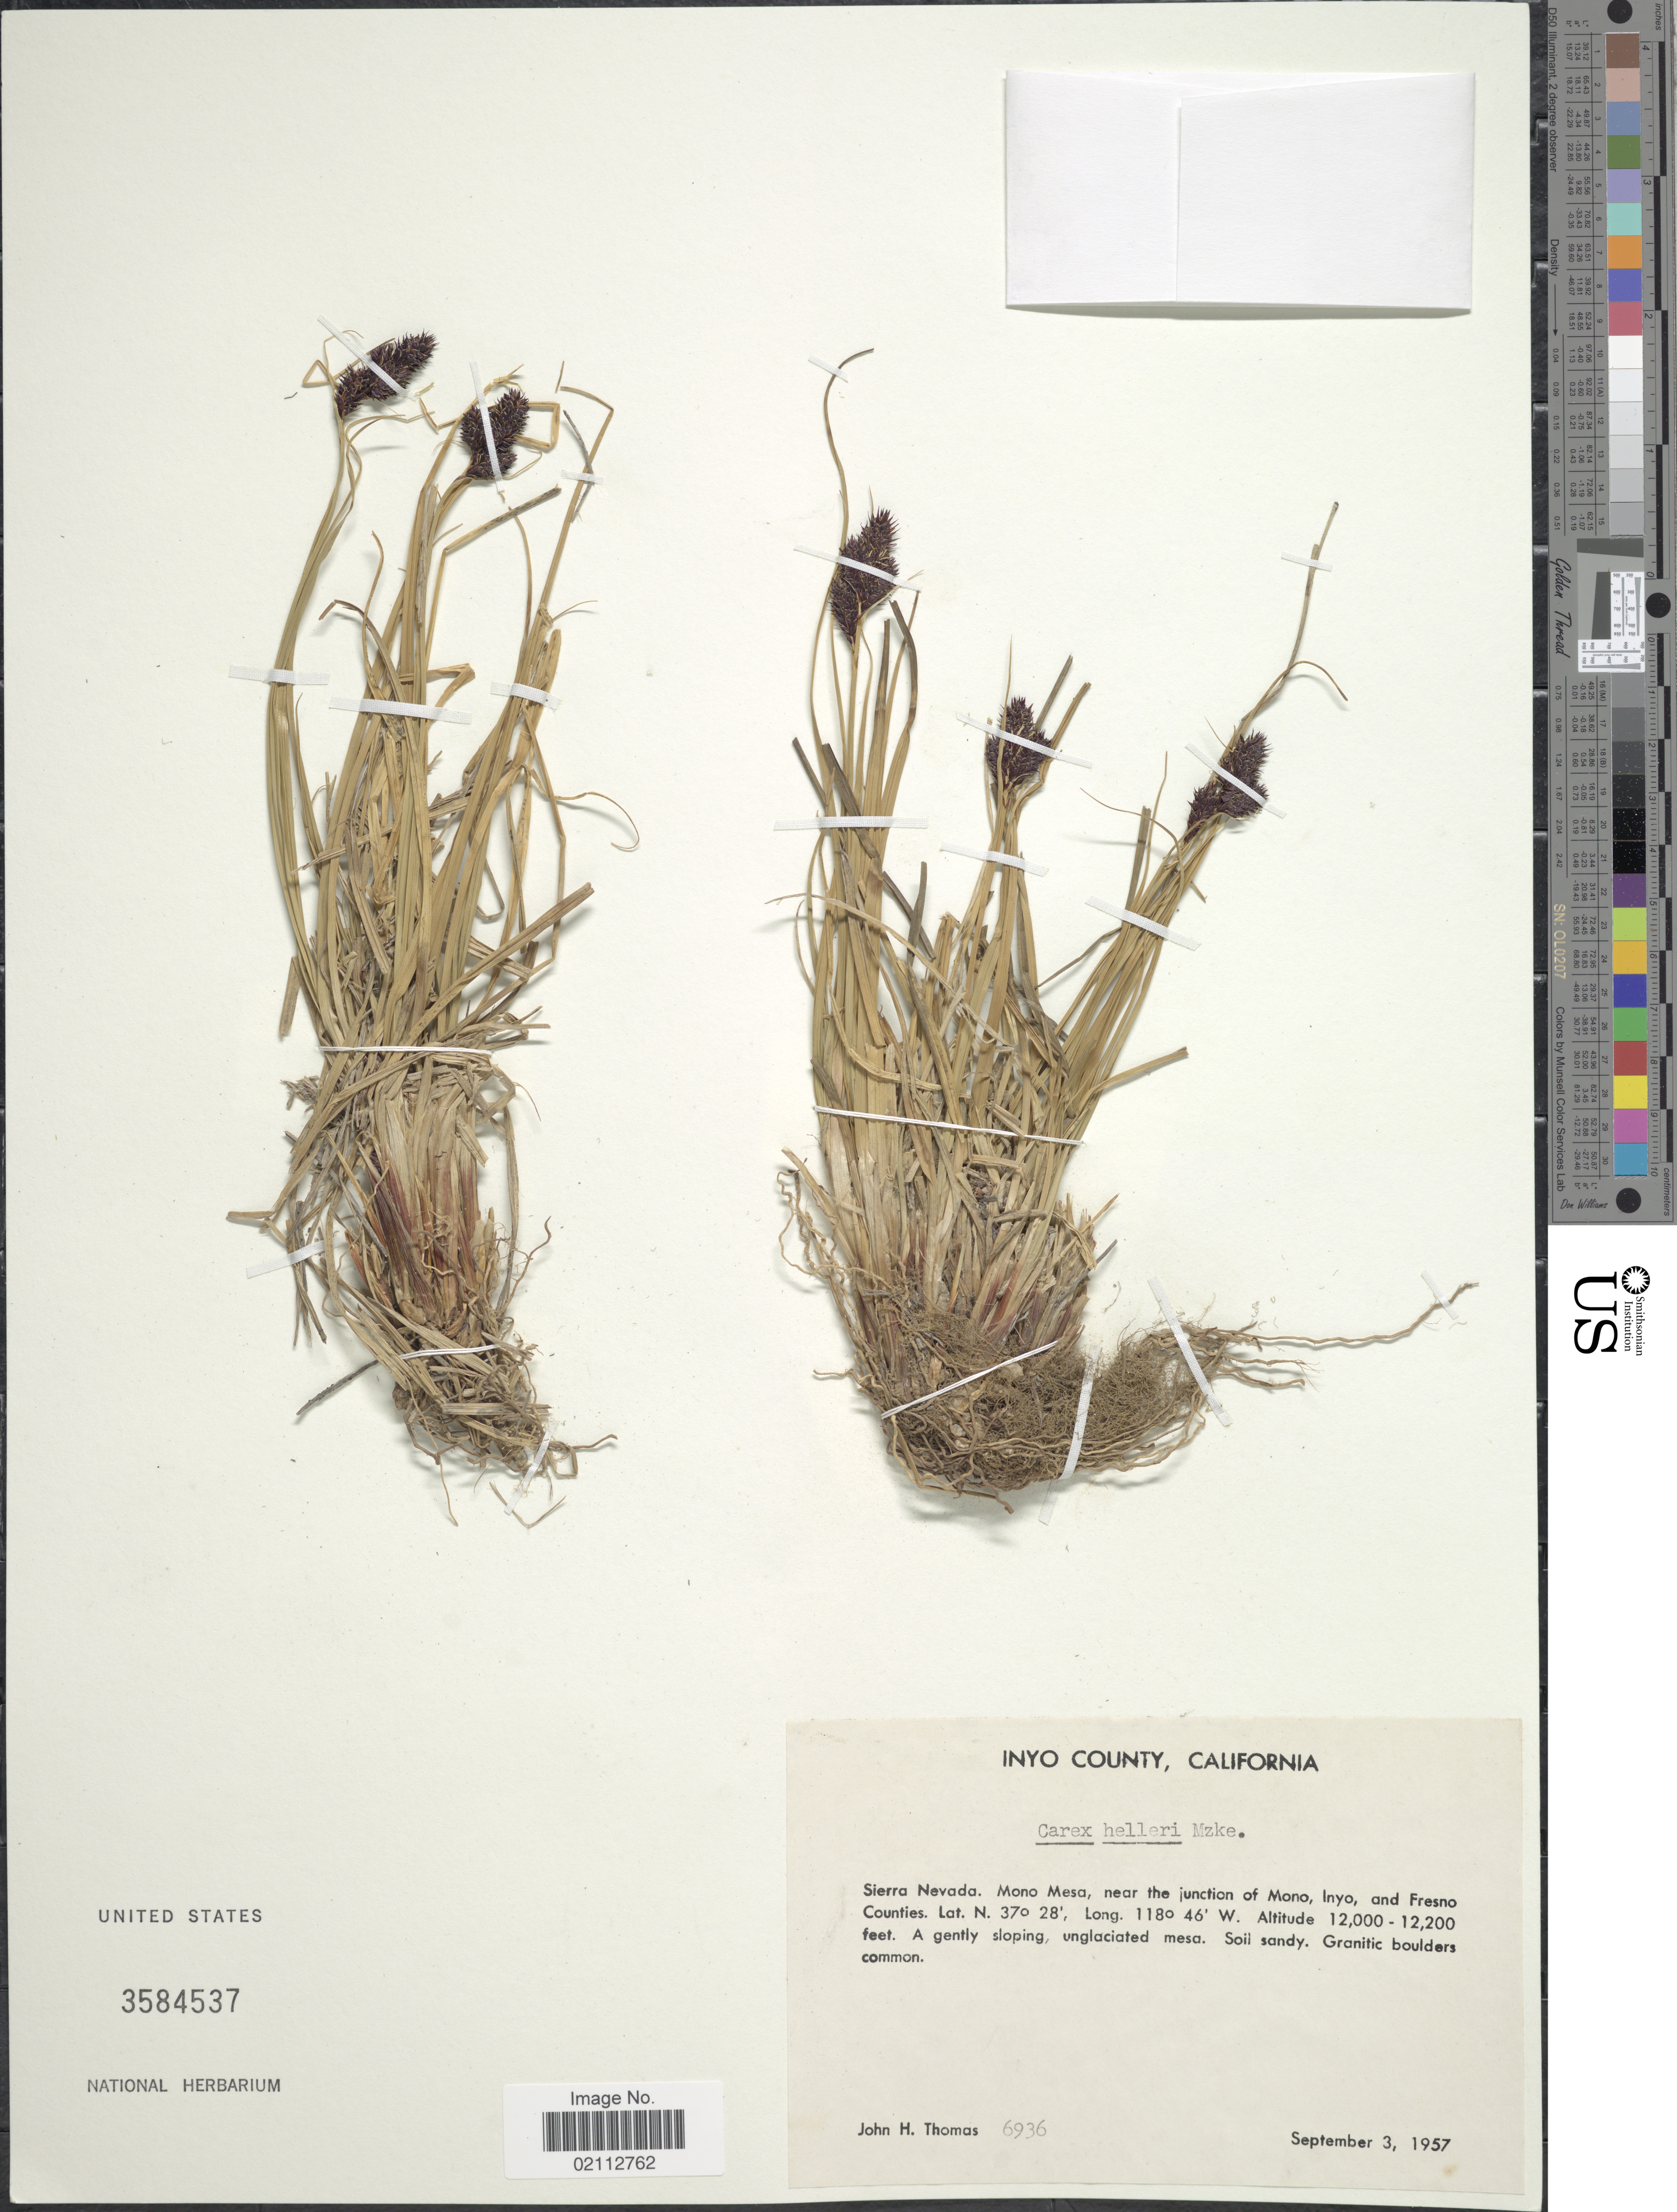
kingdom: Plantae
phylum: Tracheophyta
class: Liliopsida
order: Poales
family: Cyperaceae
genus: Carex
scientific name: Carex helleri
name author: Mack.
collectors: J. H. Thomas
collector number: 6936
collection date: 1957-09-03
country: United States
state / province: California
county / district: Inyo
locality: Inyo County. Sierra Nevada. Mono Mesa, near the junction of Mono, Inyo, and Fresno Counties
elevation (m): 3658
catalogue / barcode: US 3584537